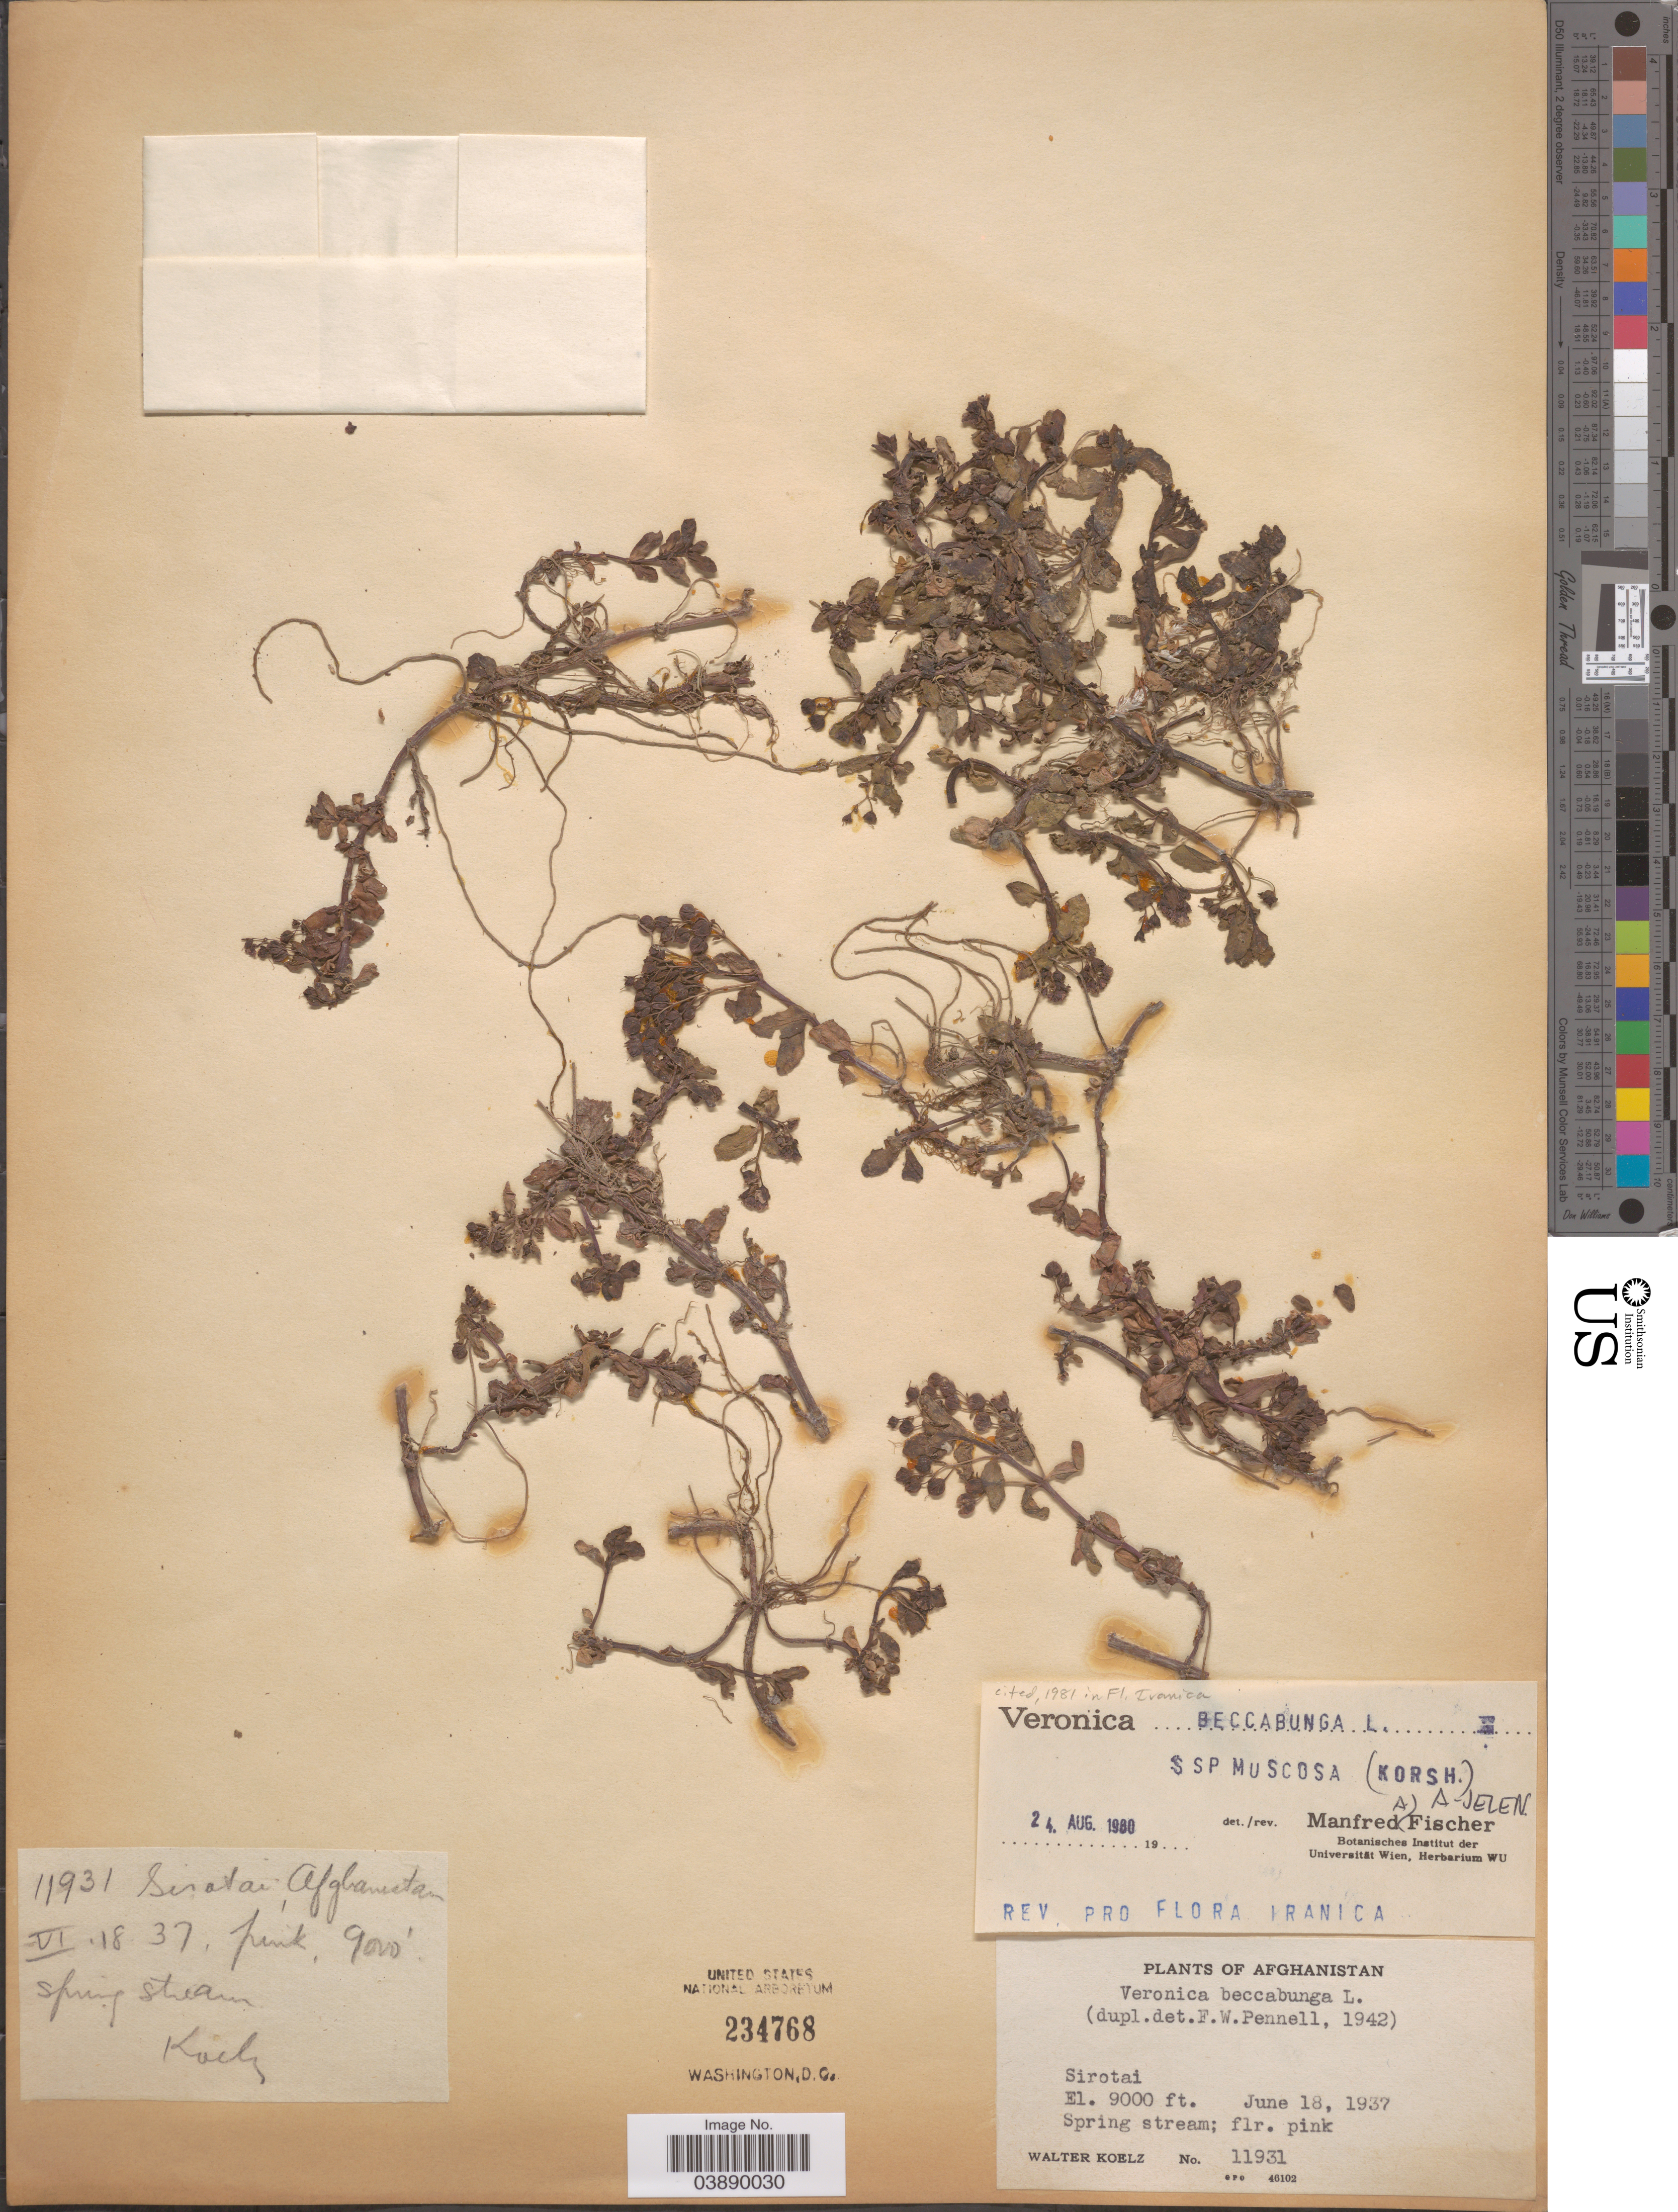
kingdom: Plantae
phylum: Tracheophyta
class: Magnoliopsida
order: Lamiales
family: Plantaginaceae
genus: Veronica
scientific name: Veronica beccabunga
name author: L.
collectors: W. N. Koelz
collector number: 11931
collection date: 1937-06-18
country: Afghanistan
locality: Sirotai.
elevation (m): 2743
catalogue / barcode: US 234768